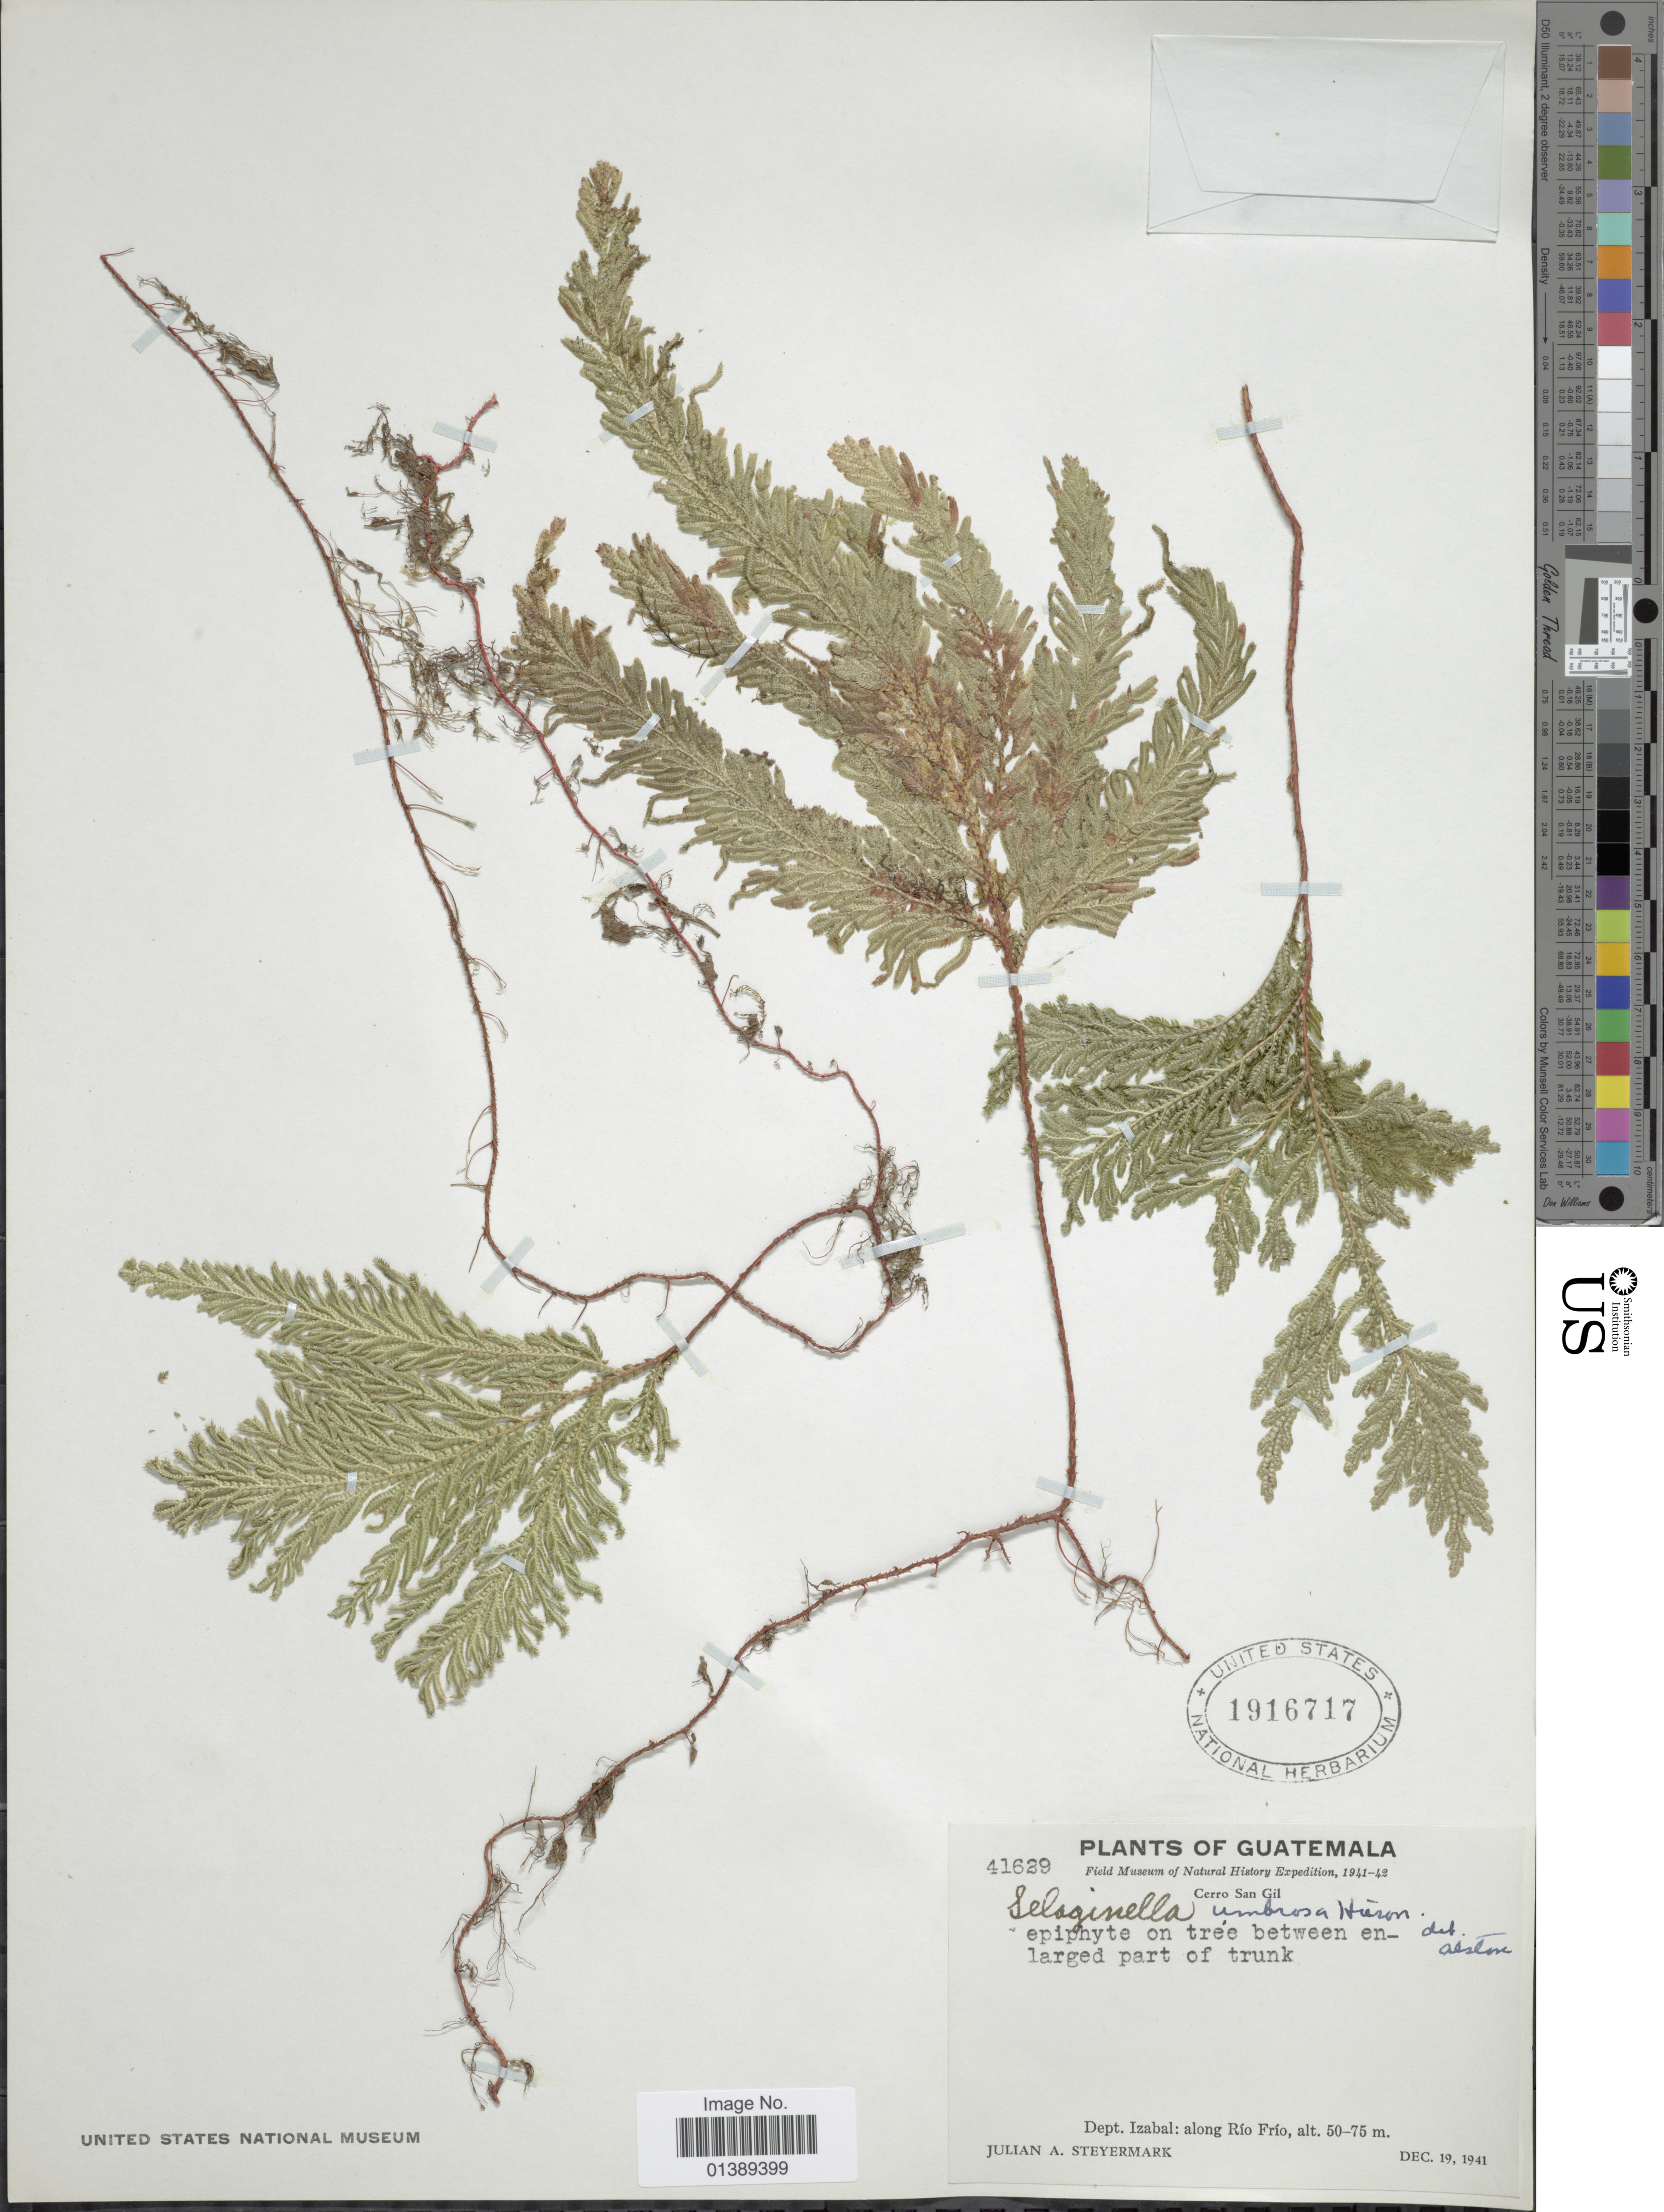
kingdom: Plantae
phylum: Tracheophyta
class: Lycopodiopsida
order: Selaginellales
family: Selaginellaceae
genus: Selaginella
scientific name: Selaginella umbrosa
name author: Lem. ex Hieron.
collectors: J. Steyermark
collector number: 41629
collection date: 1941-12-19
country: Guatemala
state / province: Izabal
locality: Along Río Frío, Cerro San Gil.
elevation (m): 50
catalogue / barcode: US 1916717